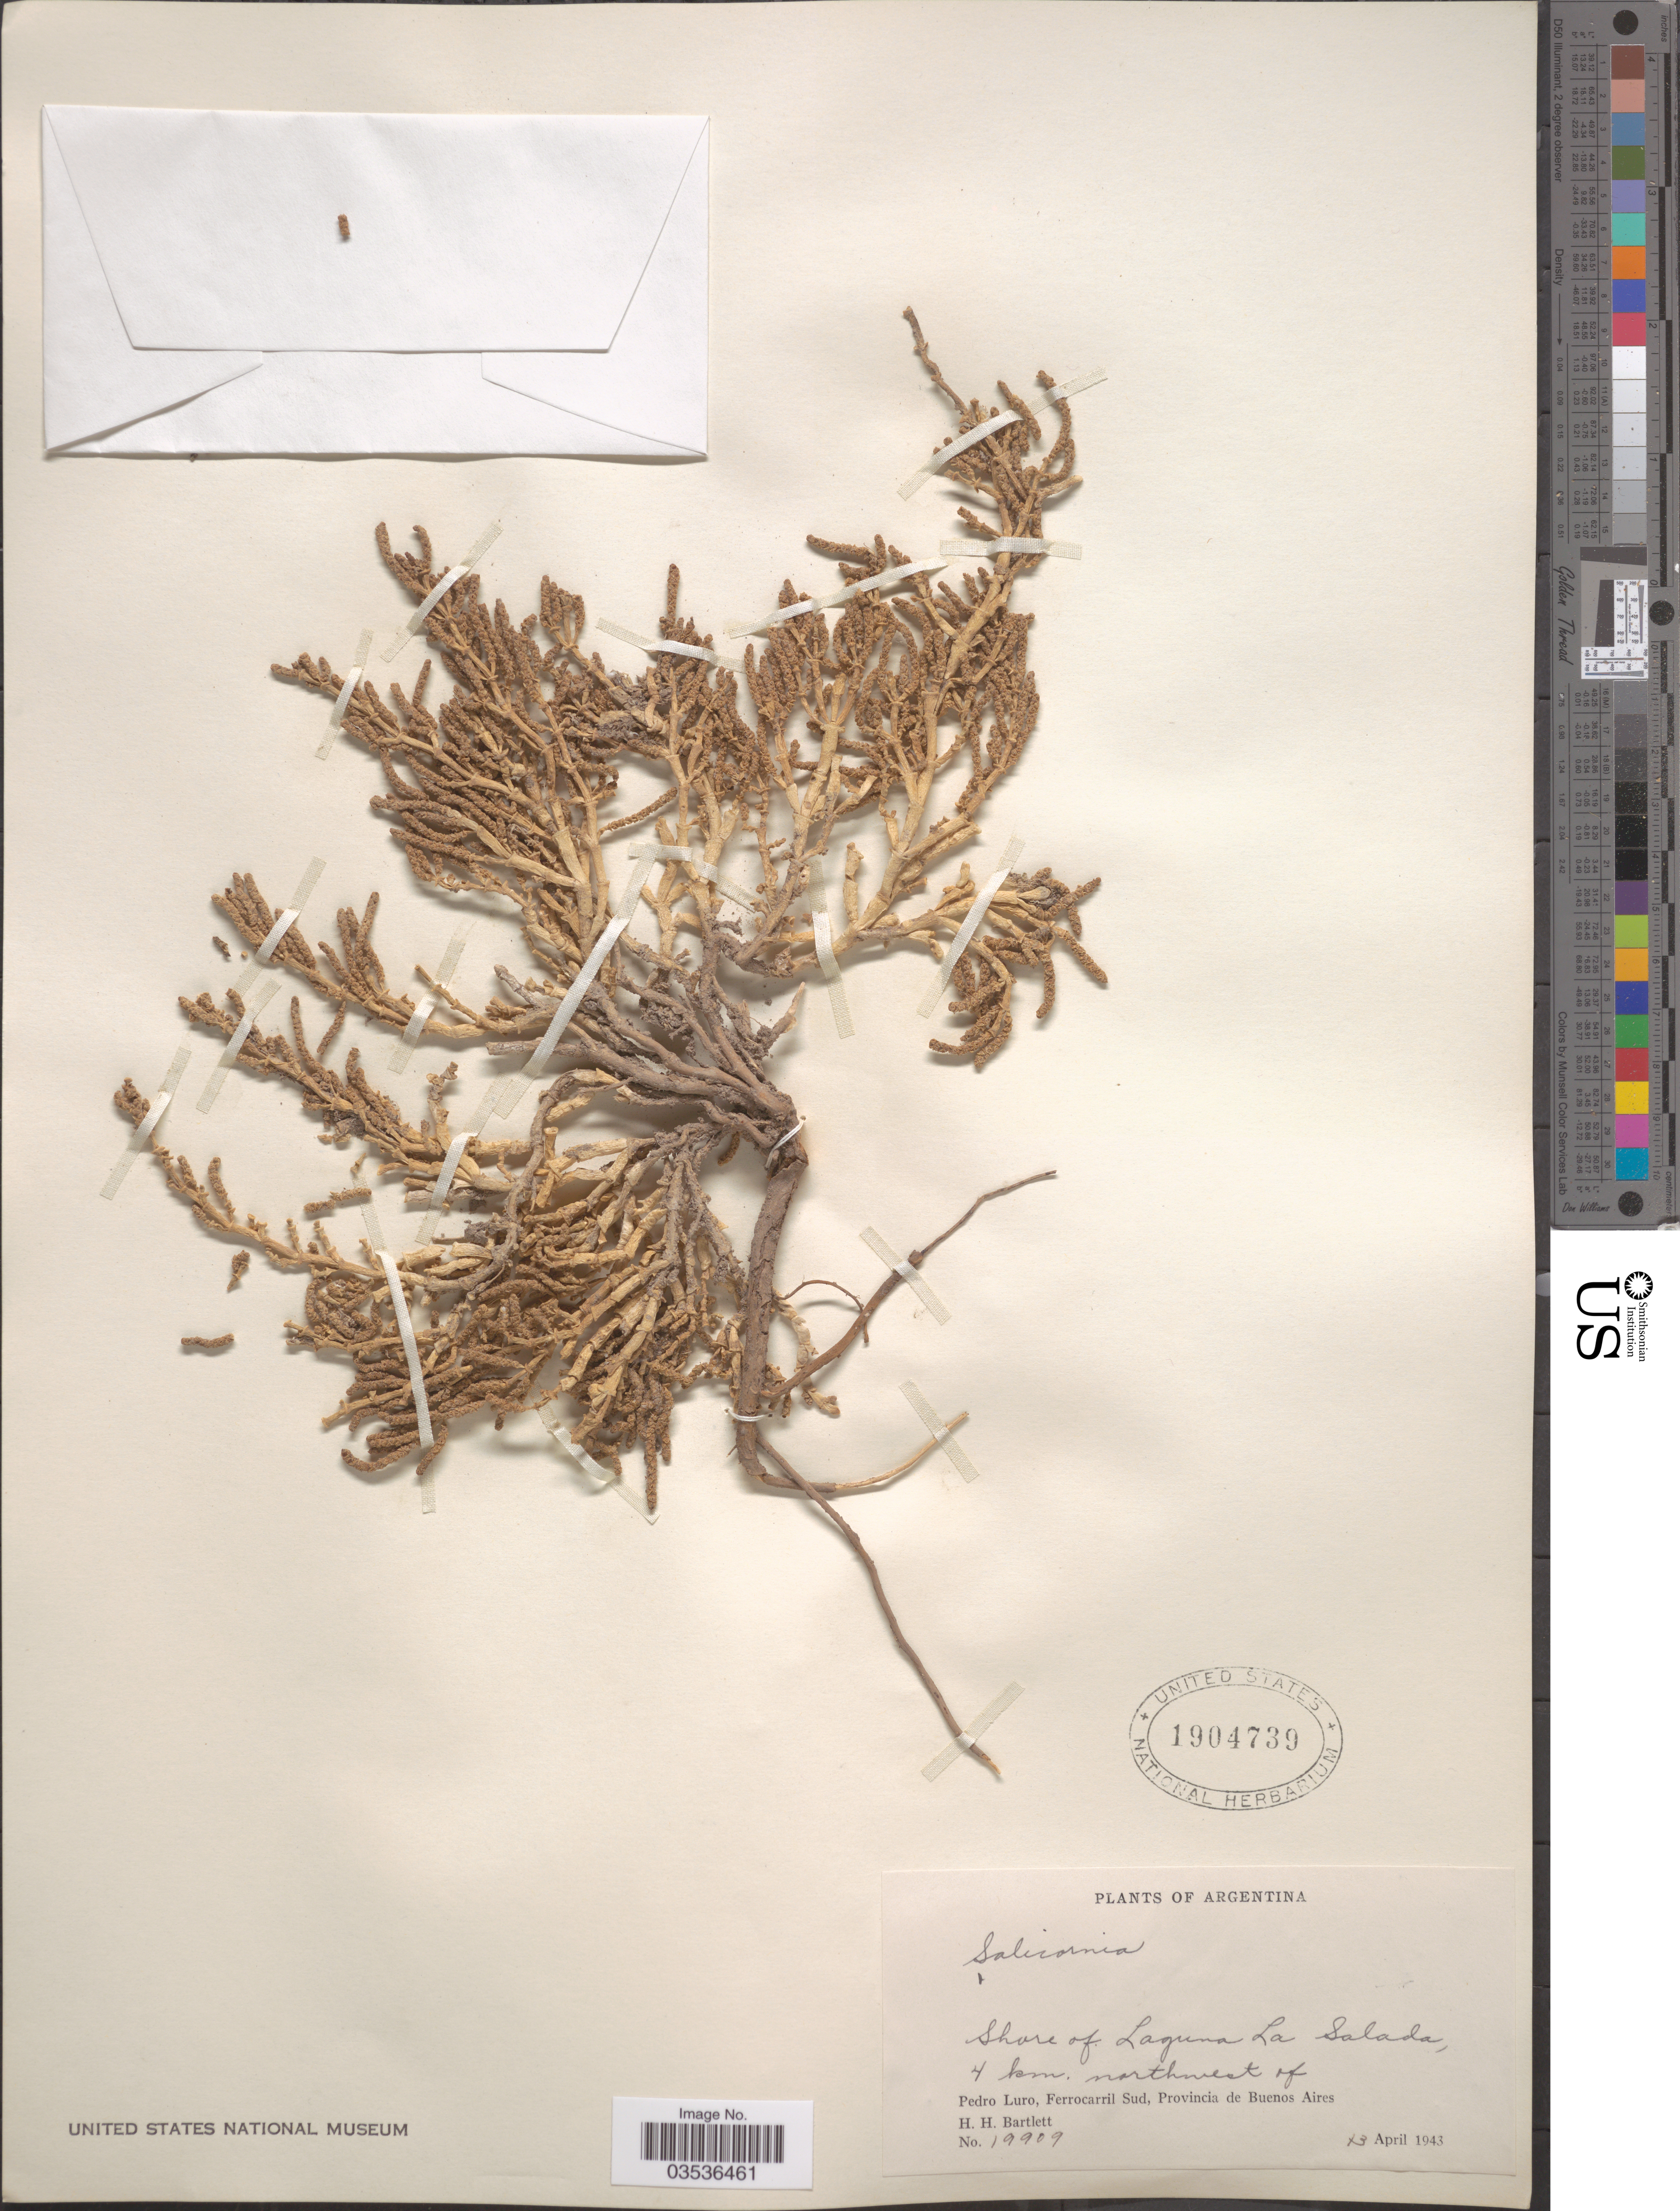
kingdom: Plantae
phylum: Tracheophyta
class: Magnoliopsida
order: Caryophyllales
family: Amaranthaceae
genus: Salicornia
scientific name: Salicornia sp.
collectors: H. H. Bartlett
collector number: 19909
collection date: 1943-04-13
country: Argentina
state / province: Buenos Aires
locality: Shore of Laguna La Salada, 4 km. northwest of Pedro Luro, Ferrocarril Sud.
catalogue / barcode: US 1904739